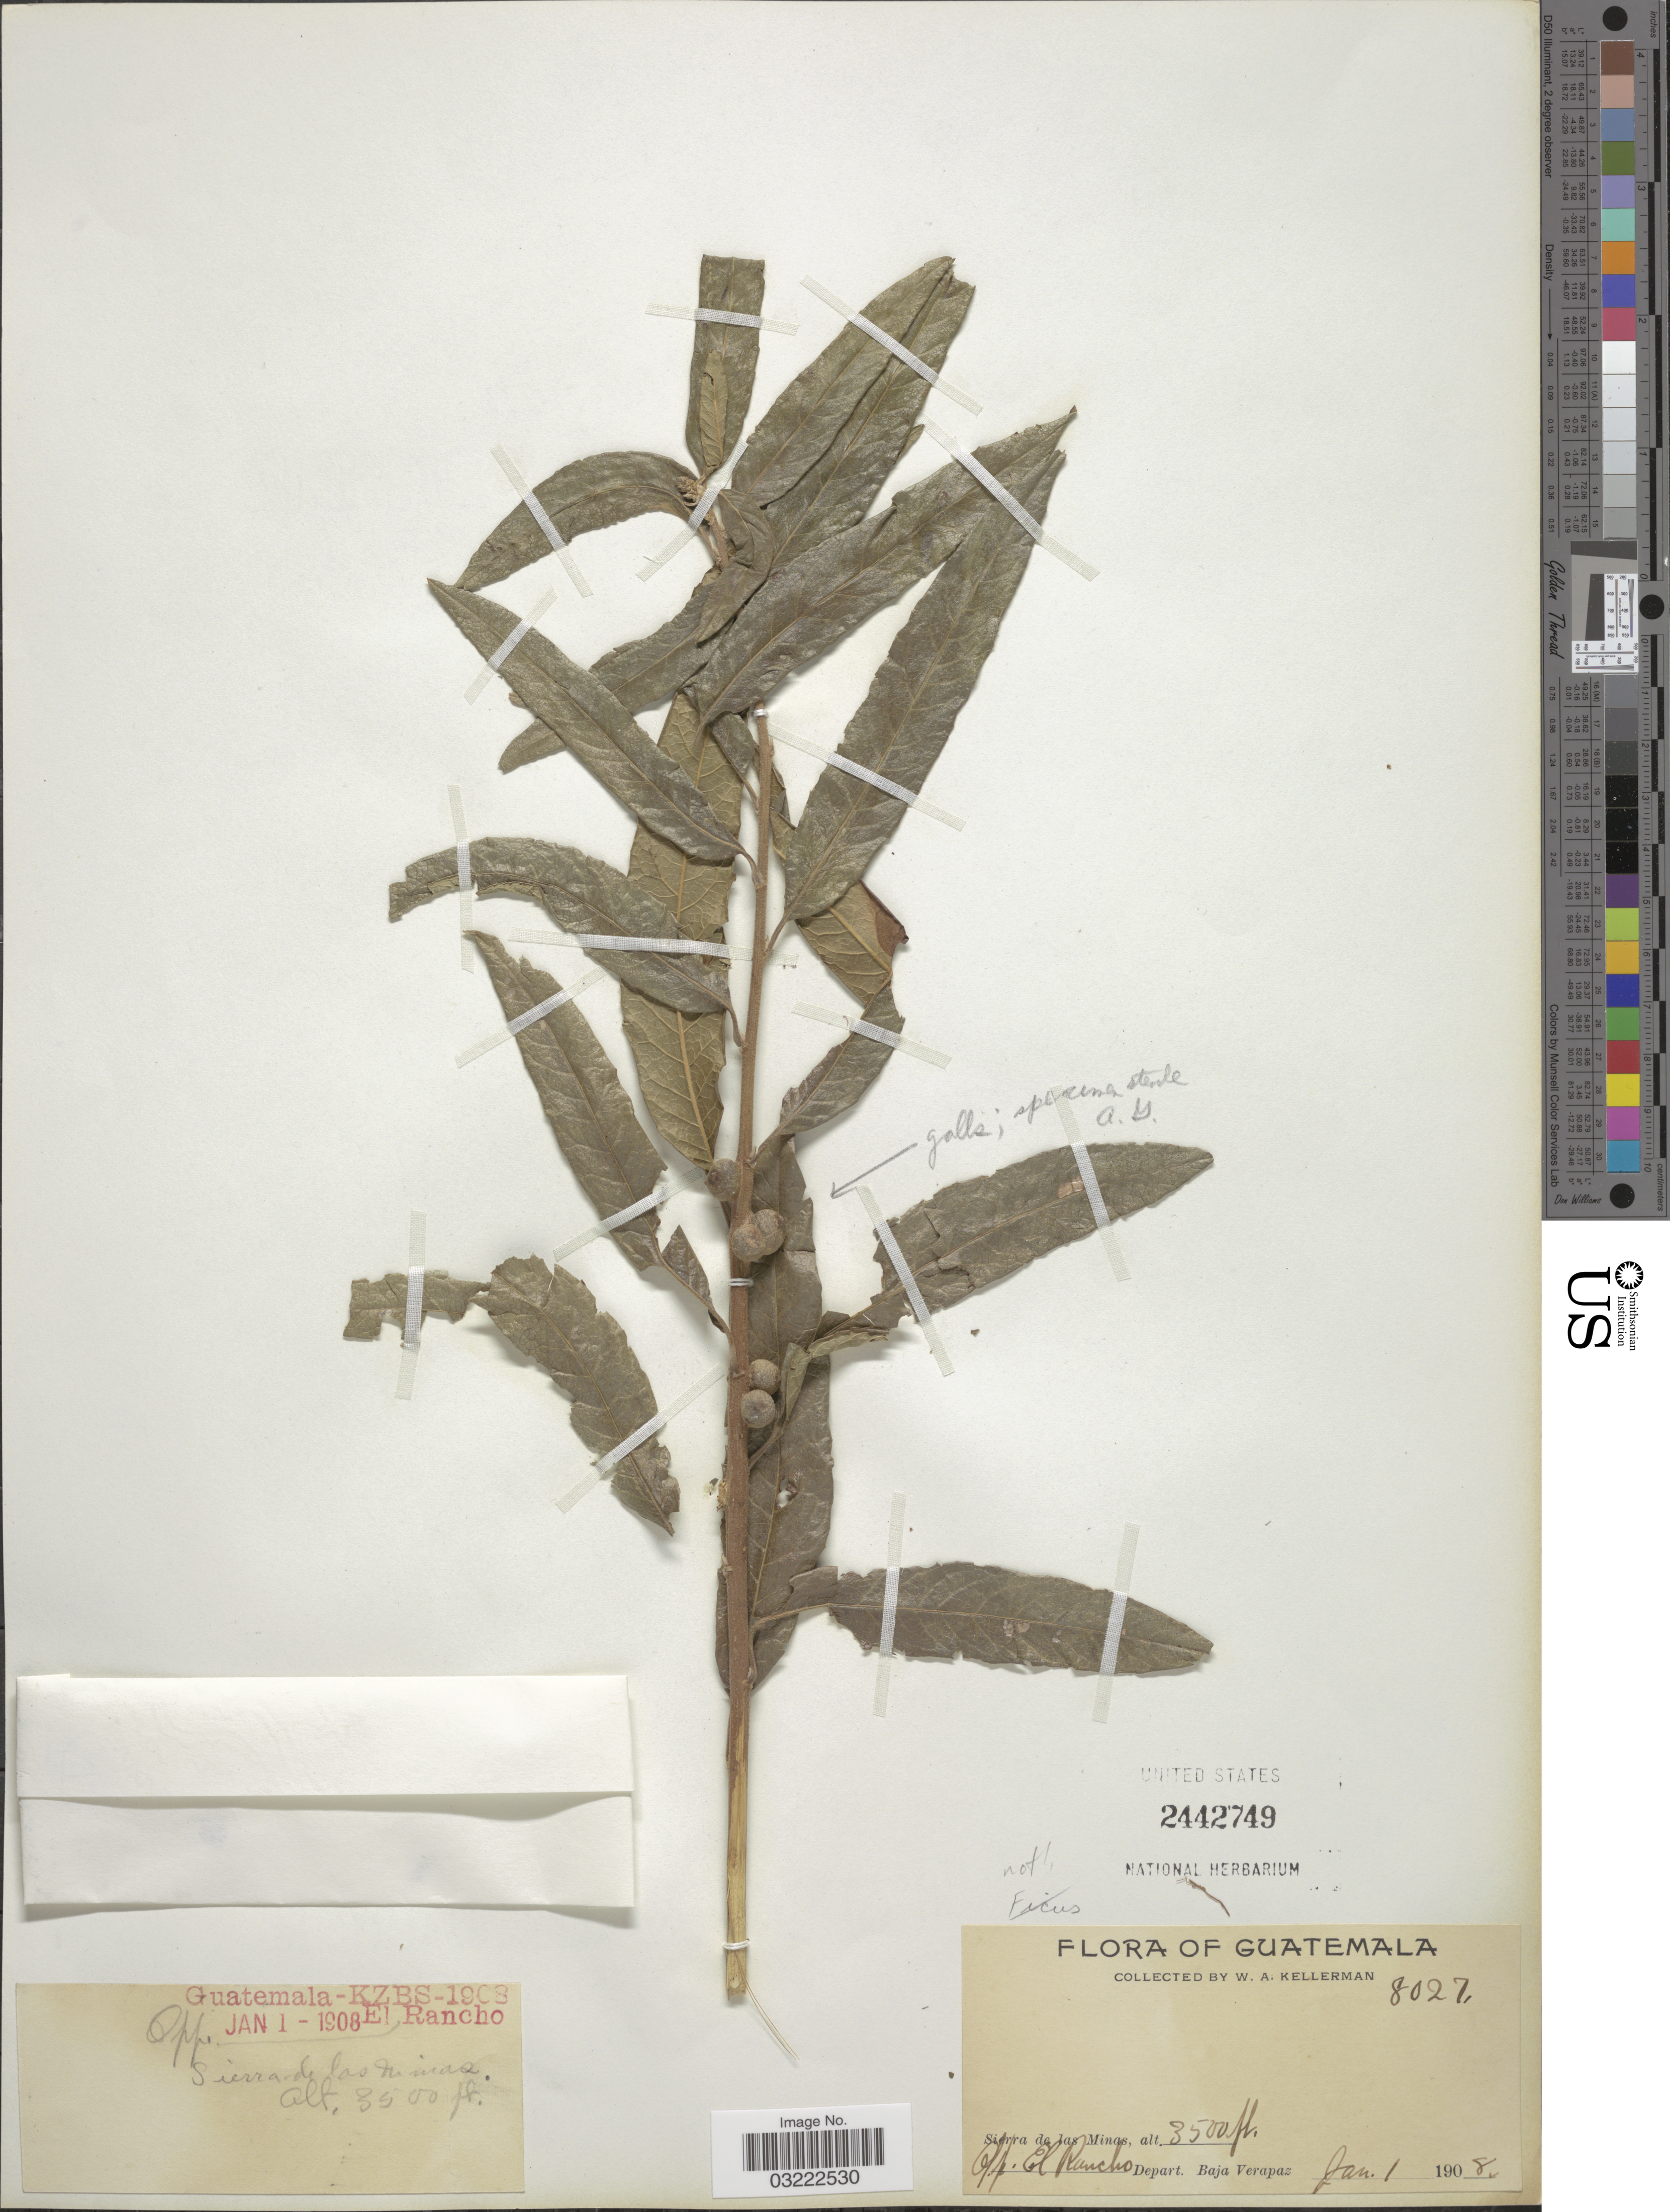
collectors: W. Kellerman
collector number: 8027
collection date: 1908-01-01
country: Guatemala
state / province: Baja Verapaz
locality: Sierra de las Minas, opp. El Rancho, Depart. Baja Verapaz.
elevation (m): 1067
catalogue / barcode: US 2442749